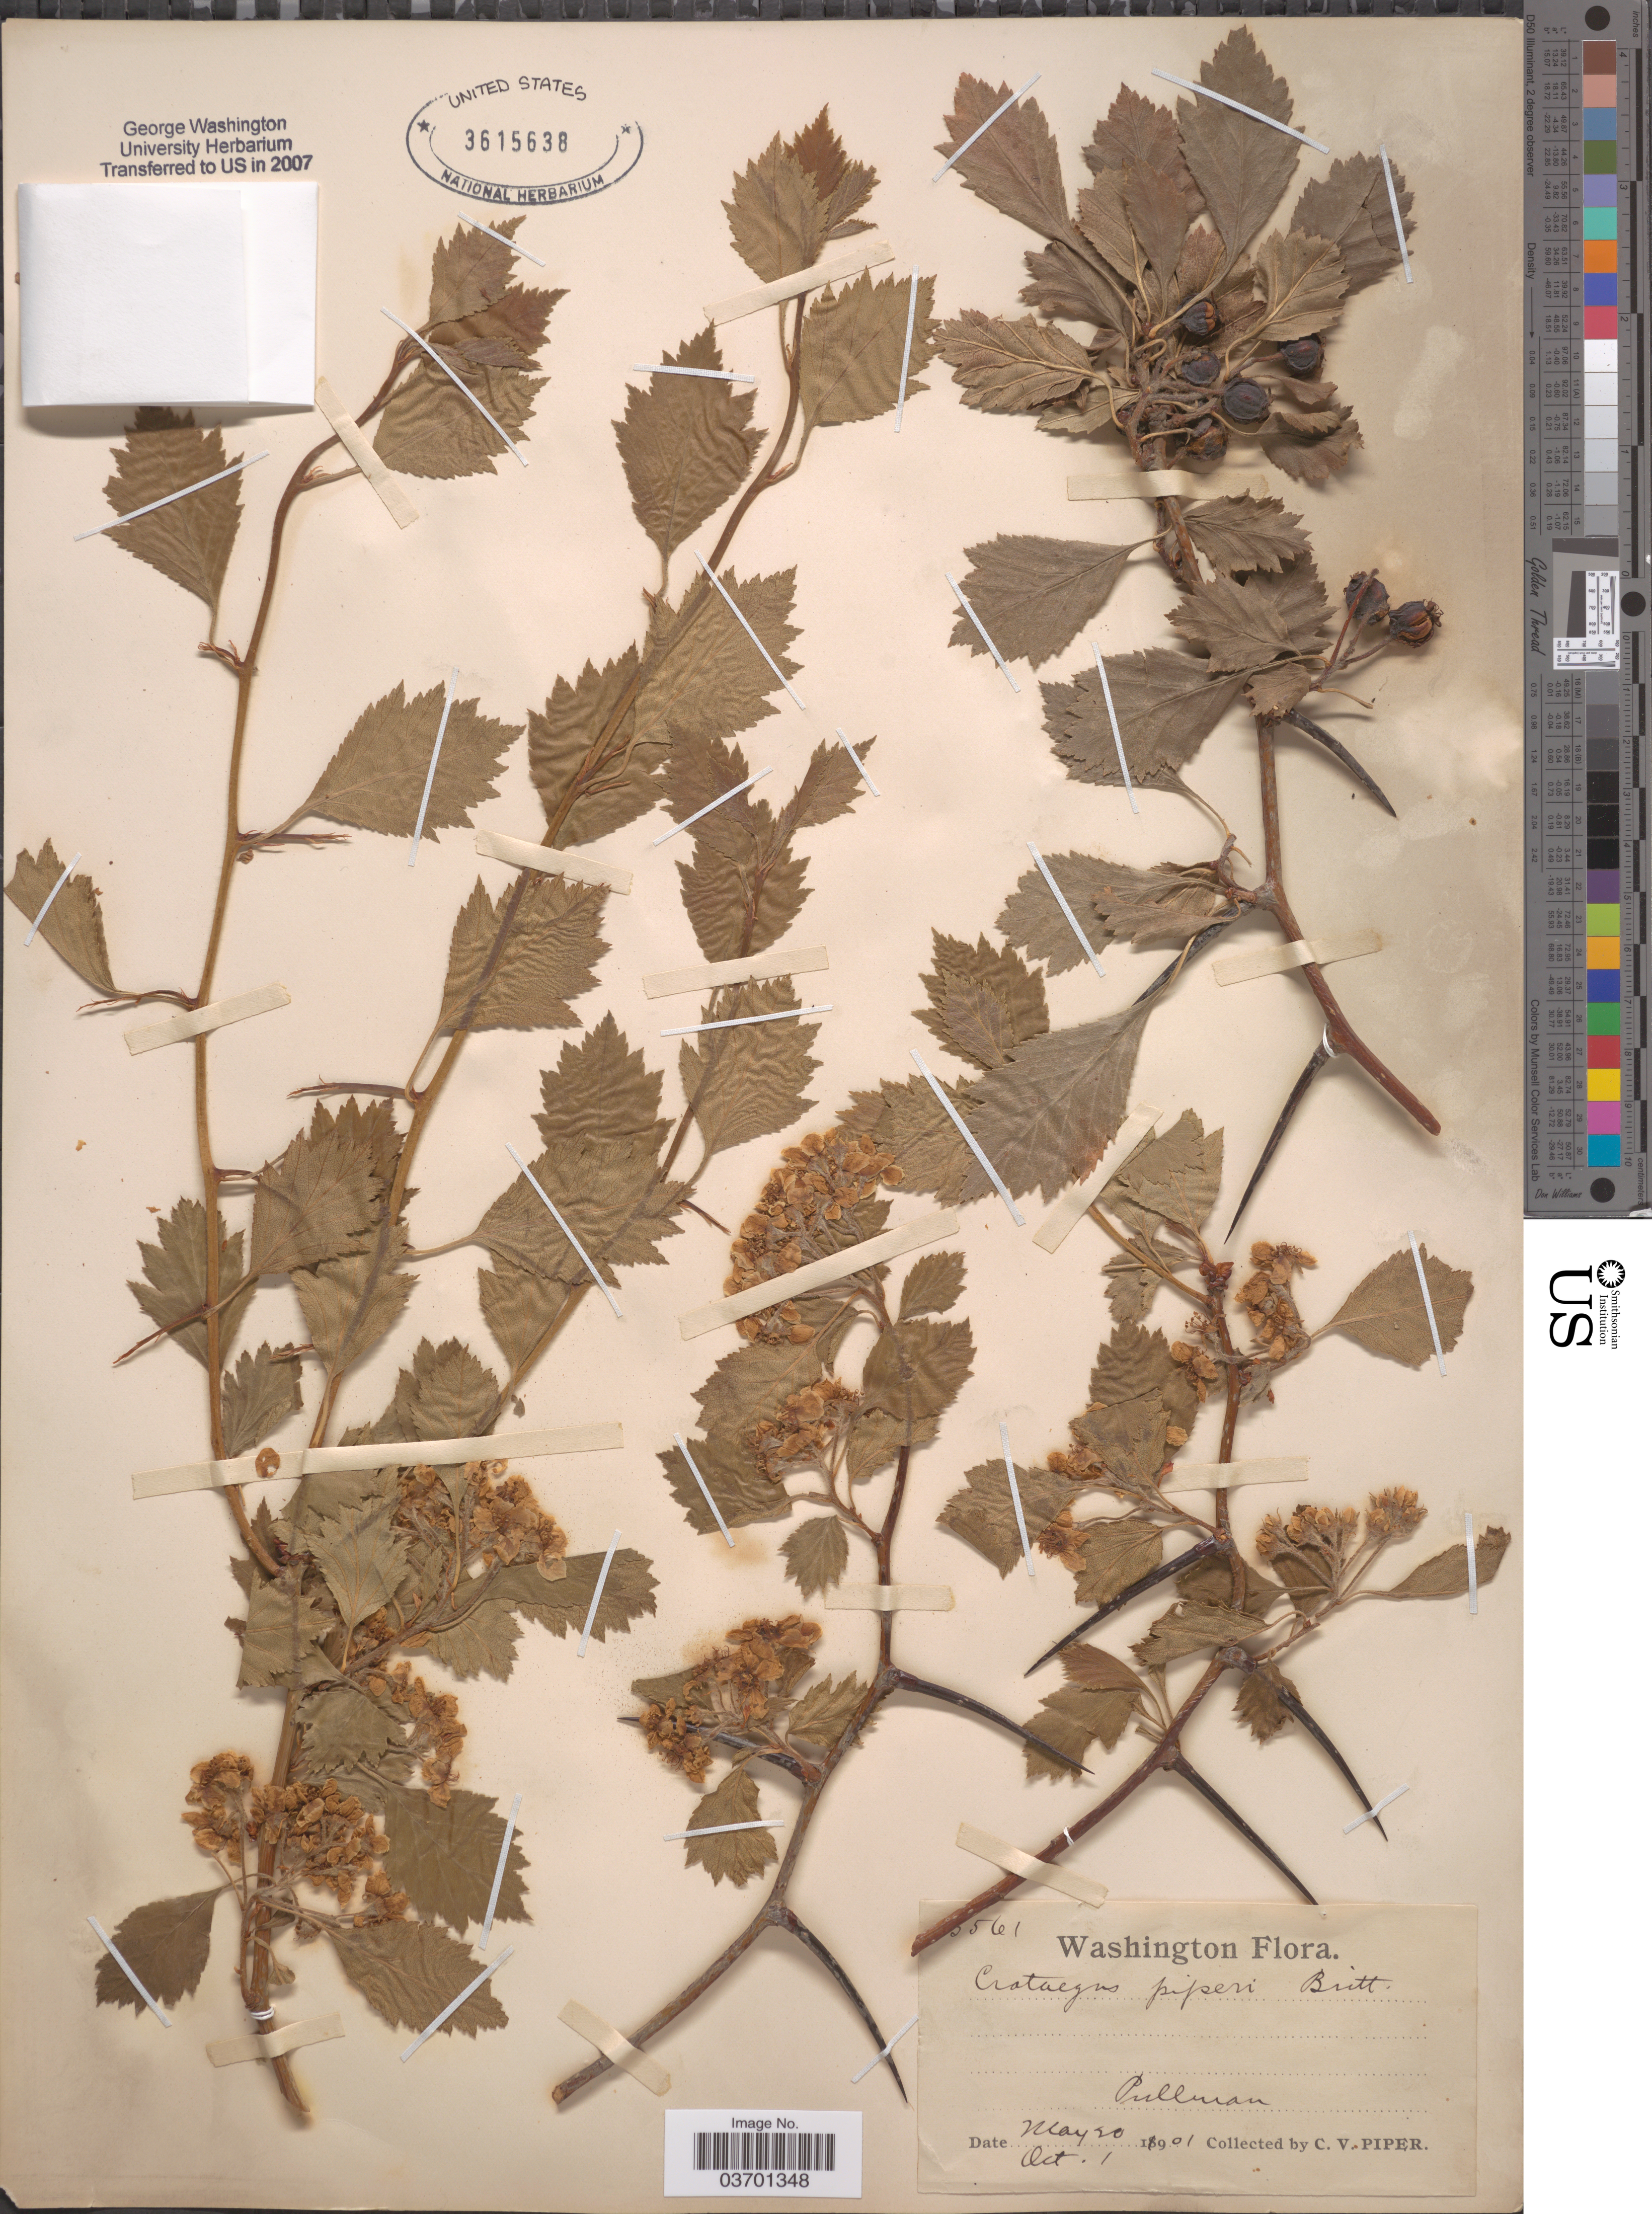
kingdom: Plantae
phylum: Tracheophyta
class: Magnoliopsida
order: Rosales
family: Rosaceae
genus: Crataegus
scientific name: Crataegus piperi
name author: Britton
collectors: C. V. Piper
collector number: !561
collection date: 1901-05-20/1901-10-01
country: United States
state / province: Washington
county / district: Whitman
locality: Pullman.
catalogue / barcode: US 3615638